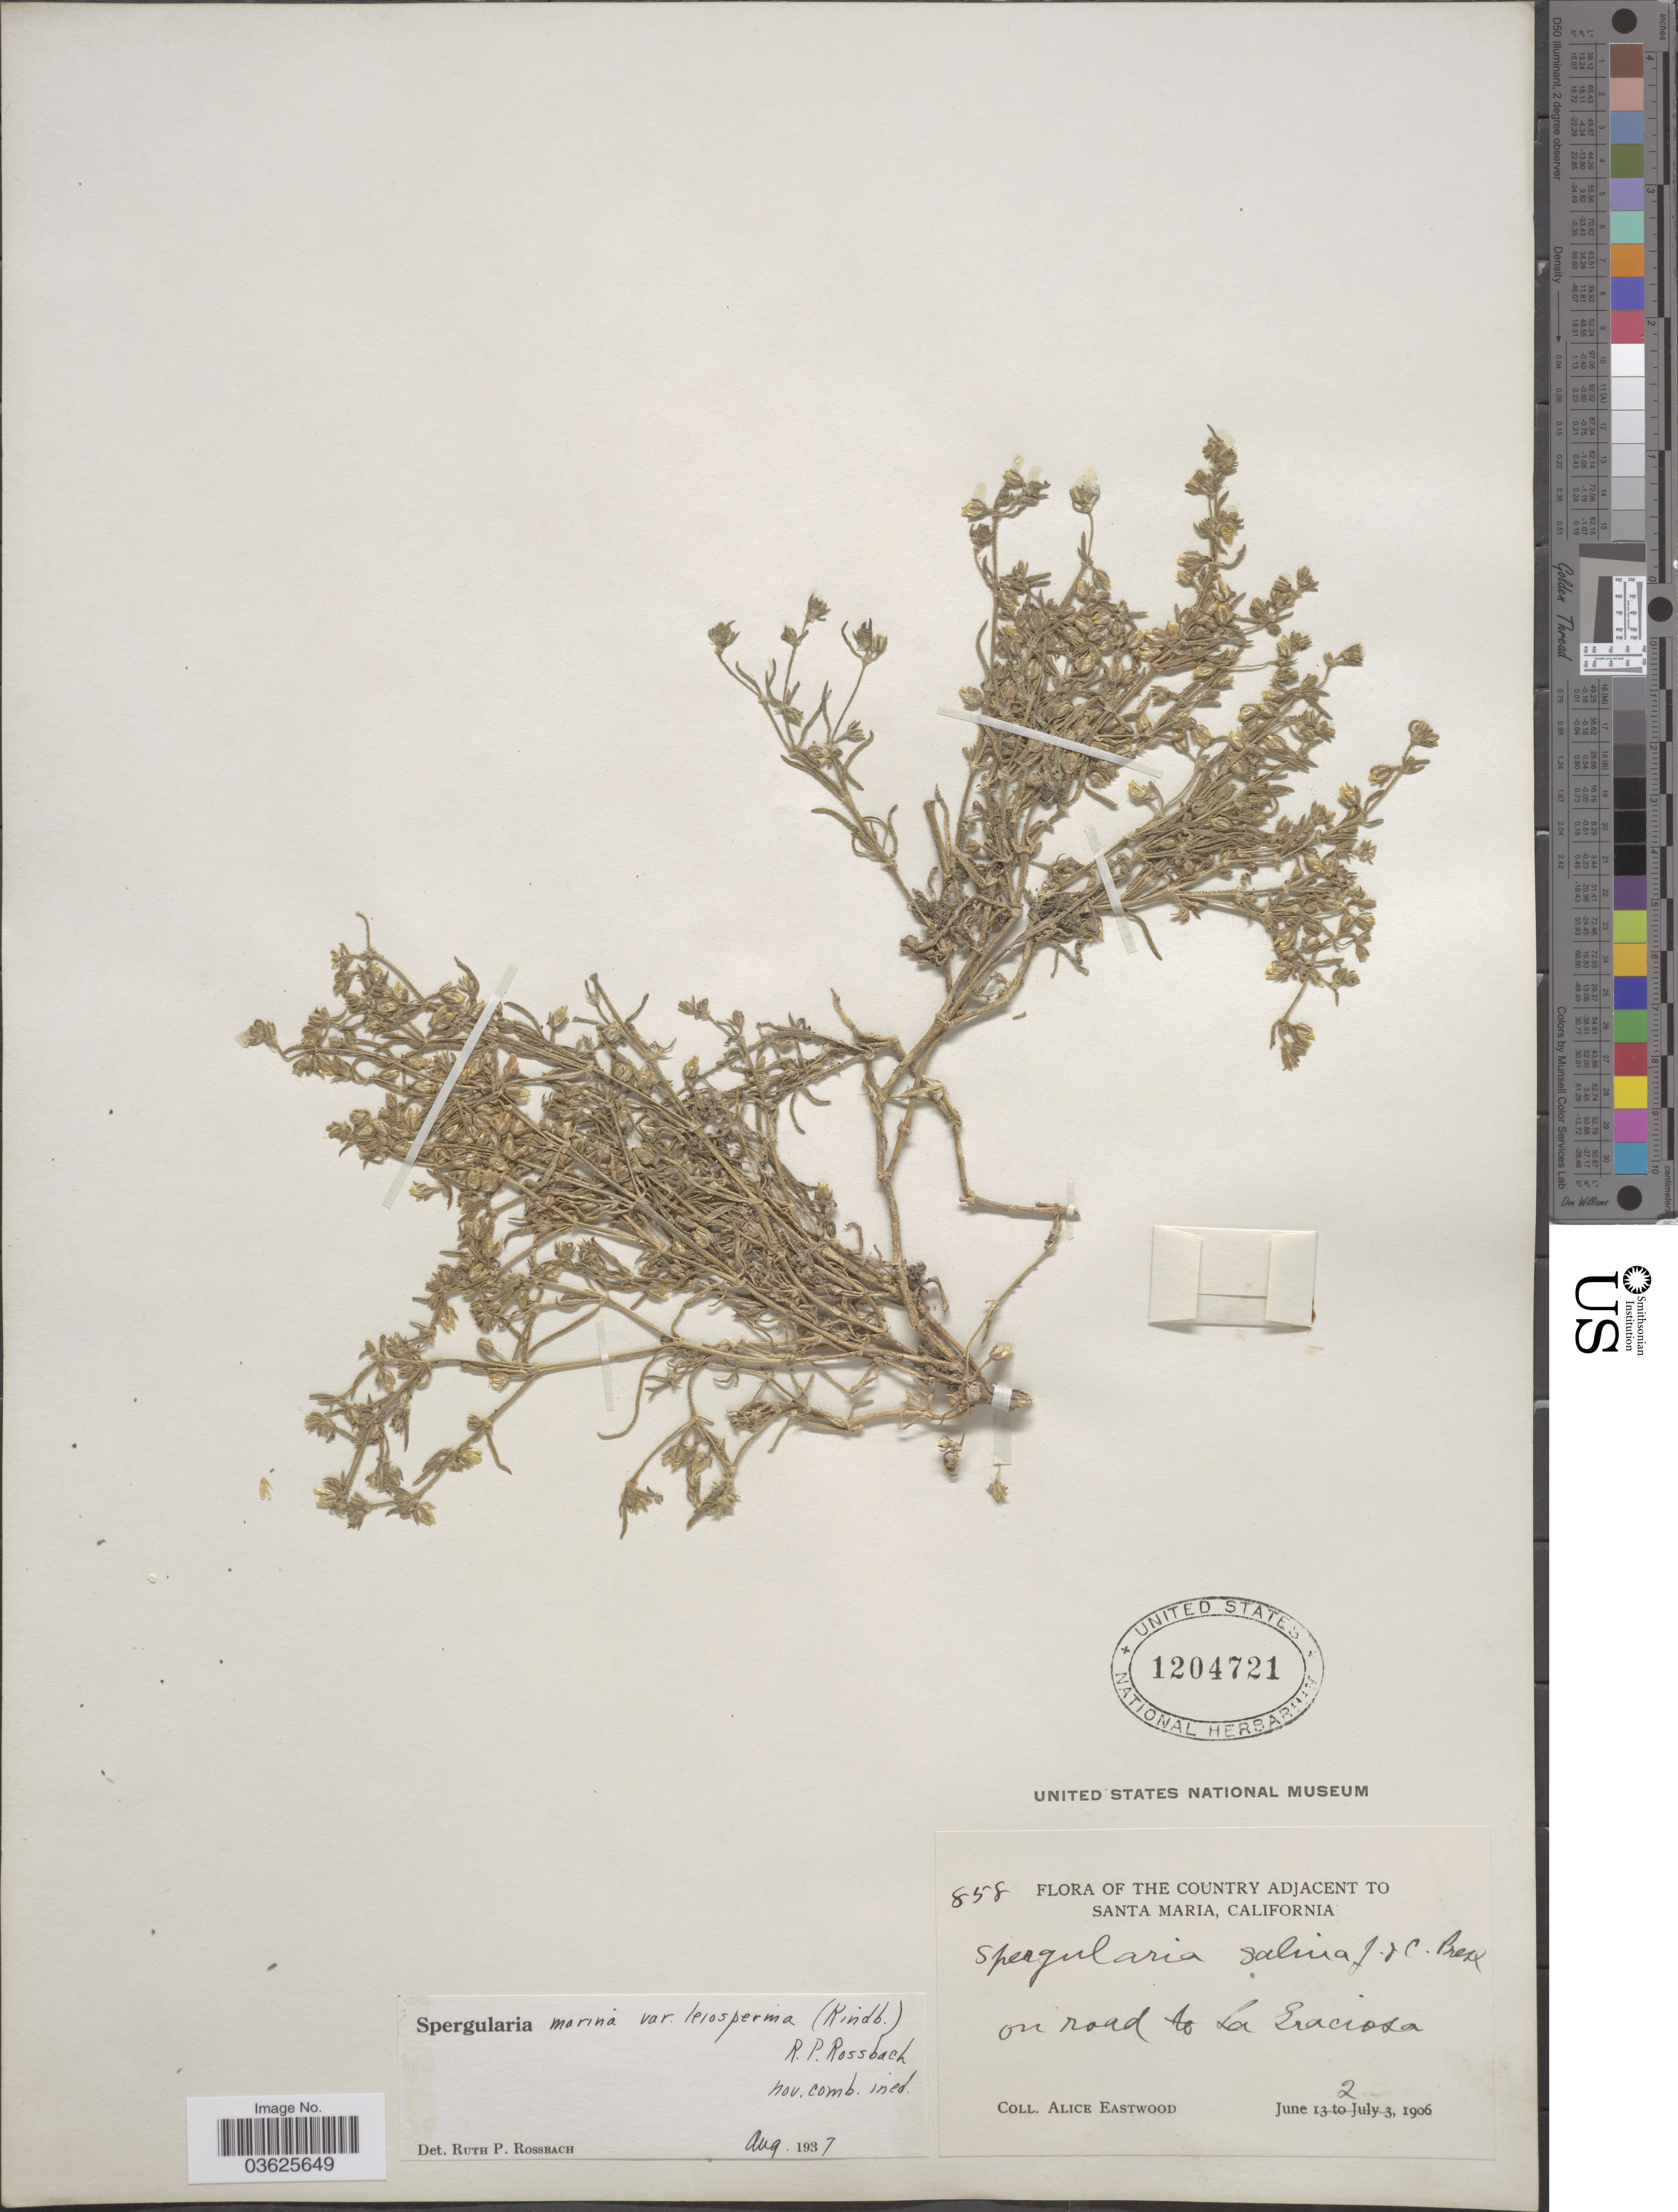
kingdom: Plantae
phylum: Tracheophyta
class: Magnoliopsida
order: Caryophyllales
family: Caryophyllaceae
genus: Spergularia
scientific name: Spergularia marina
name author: (L.) Griseb.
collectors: A. Eastwood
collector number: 858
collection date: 1906-06-02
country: United States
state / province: California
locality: The Country Adjacent to Santa Maria. On road to La Graciosa.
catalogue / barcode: US 1204721